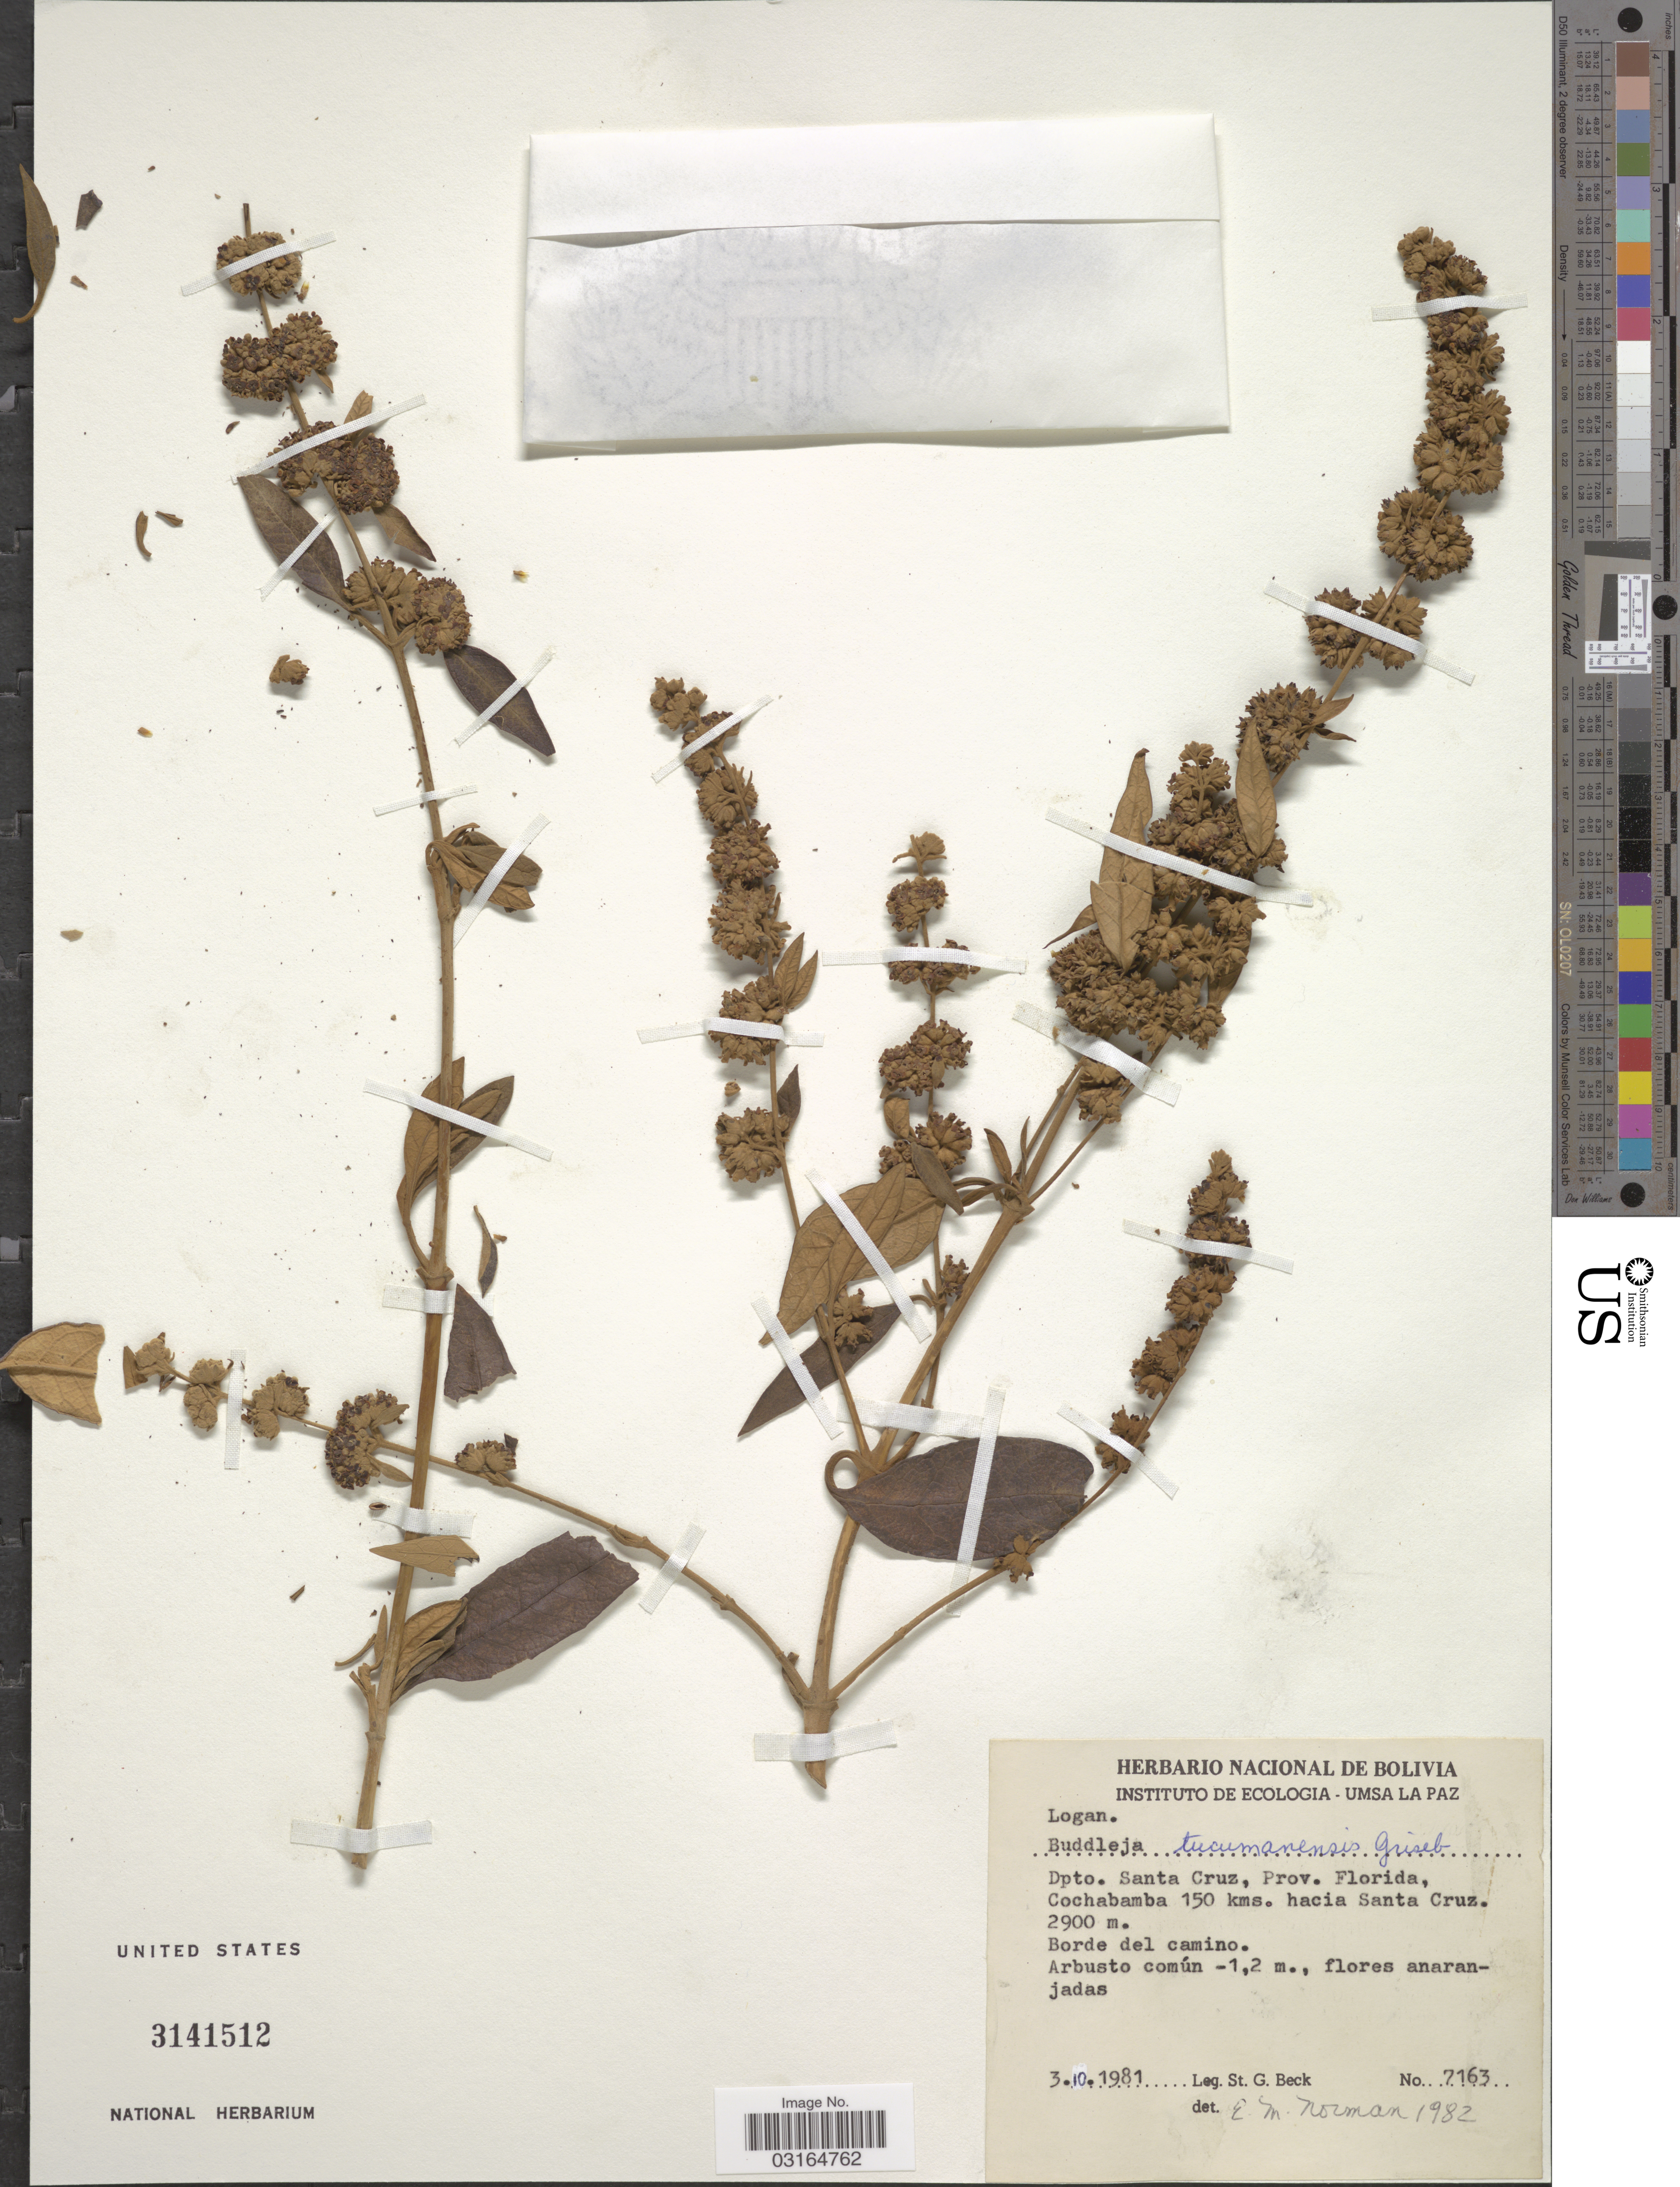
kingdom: Plantae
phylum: Tracheophyta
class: Magnoliopsida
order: Lamiales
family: Scrophulariaceae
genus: Buddleja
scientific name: Buddleja tucumanensis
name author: Griseb.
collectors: S. G. Beck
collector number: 7163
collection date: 1981-10-03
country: Bolivia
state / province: Santa Cruz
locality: Dpto. Santa Cruz, Prov. Florida, Cochabamba 150 kms. hacia Santa Cruz.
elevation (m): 2900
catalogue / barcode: US 3141512